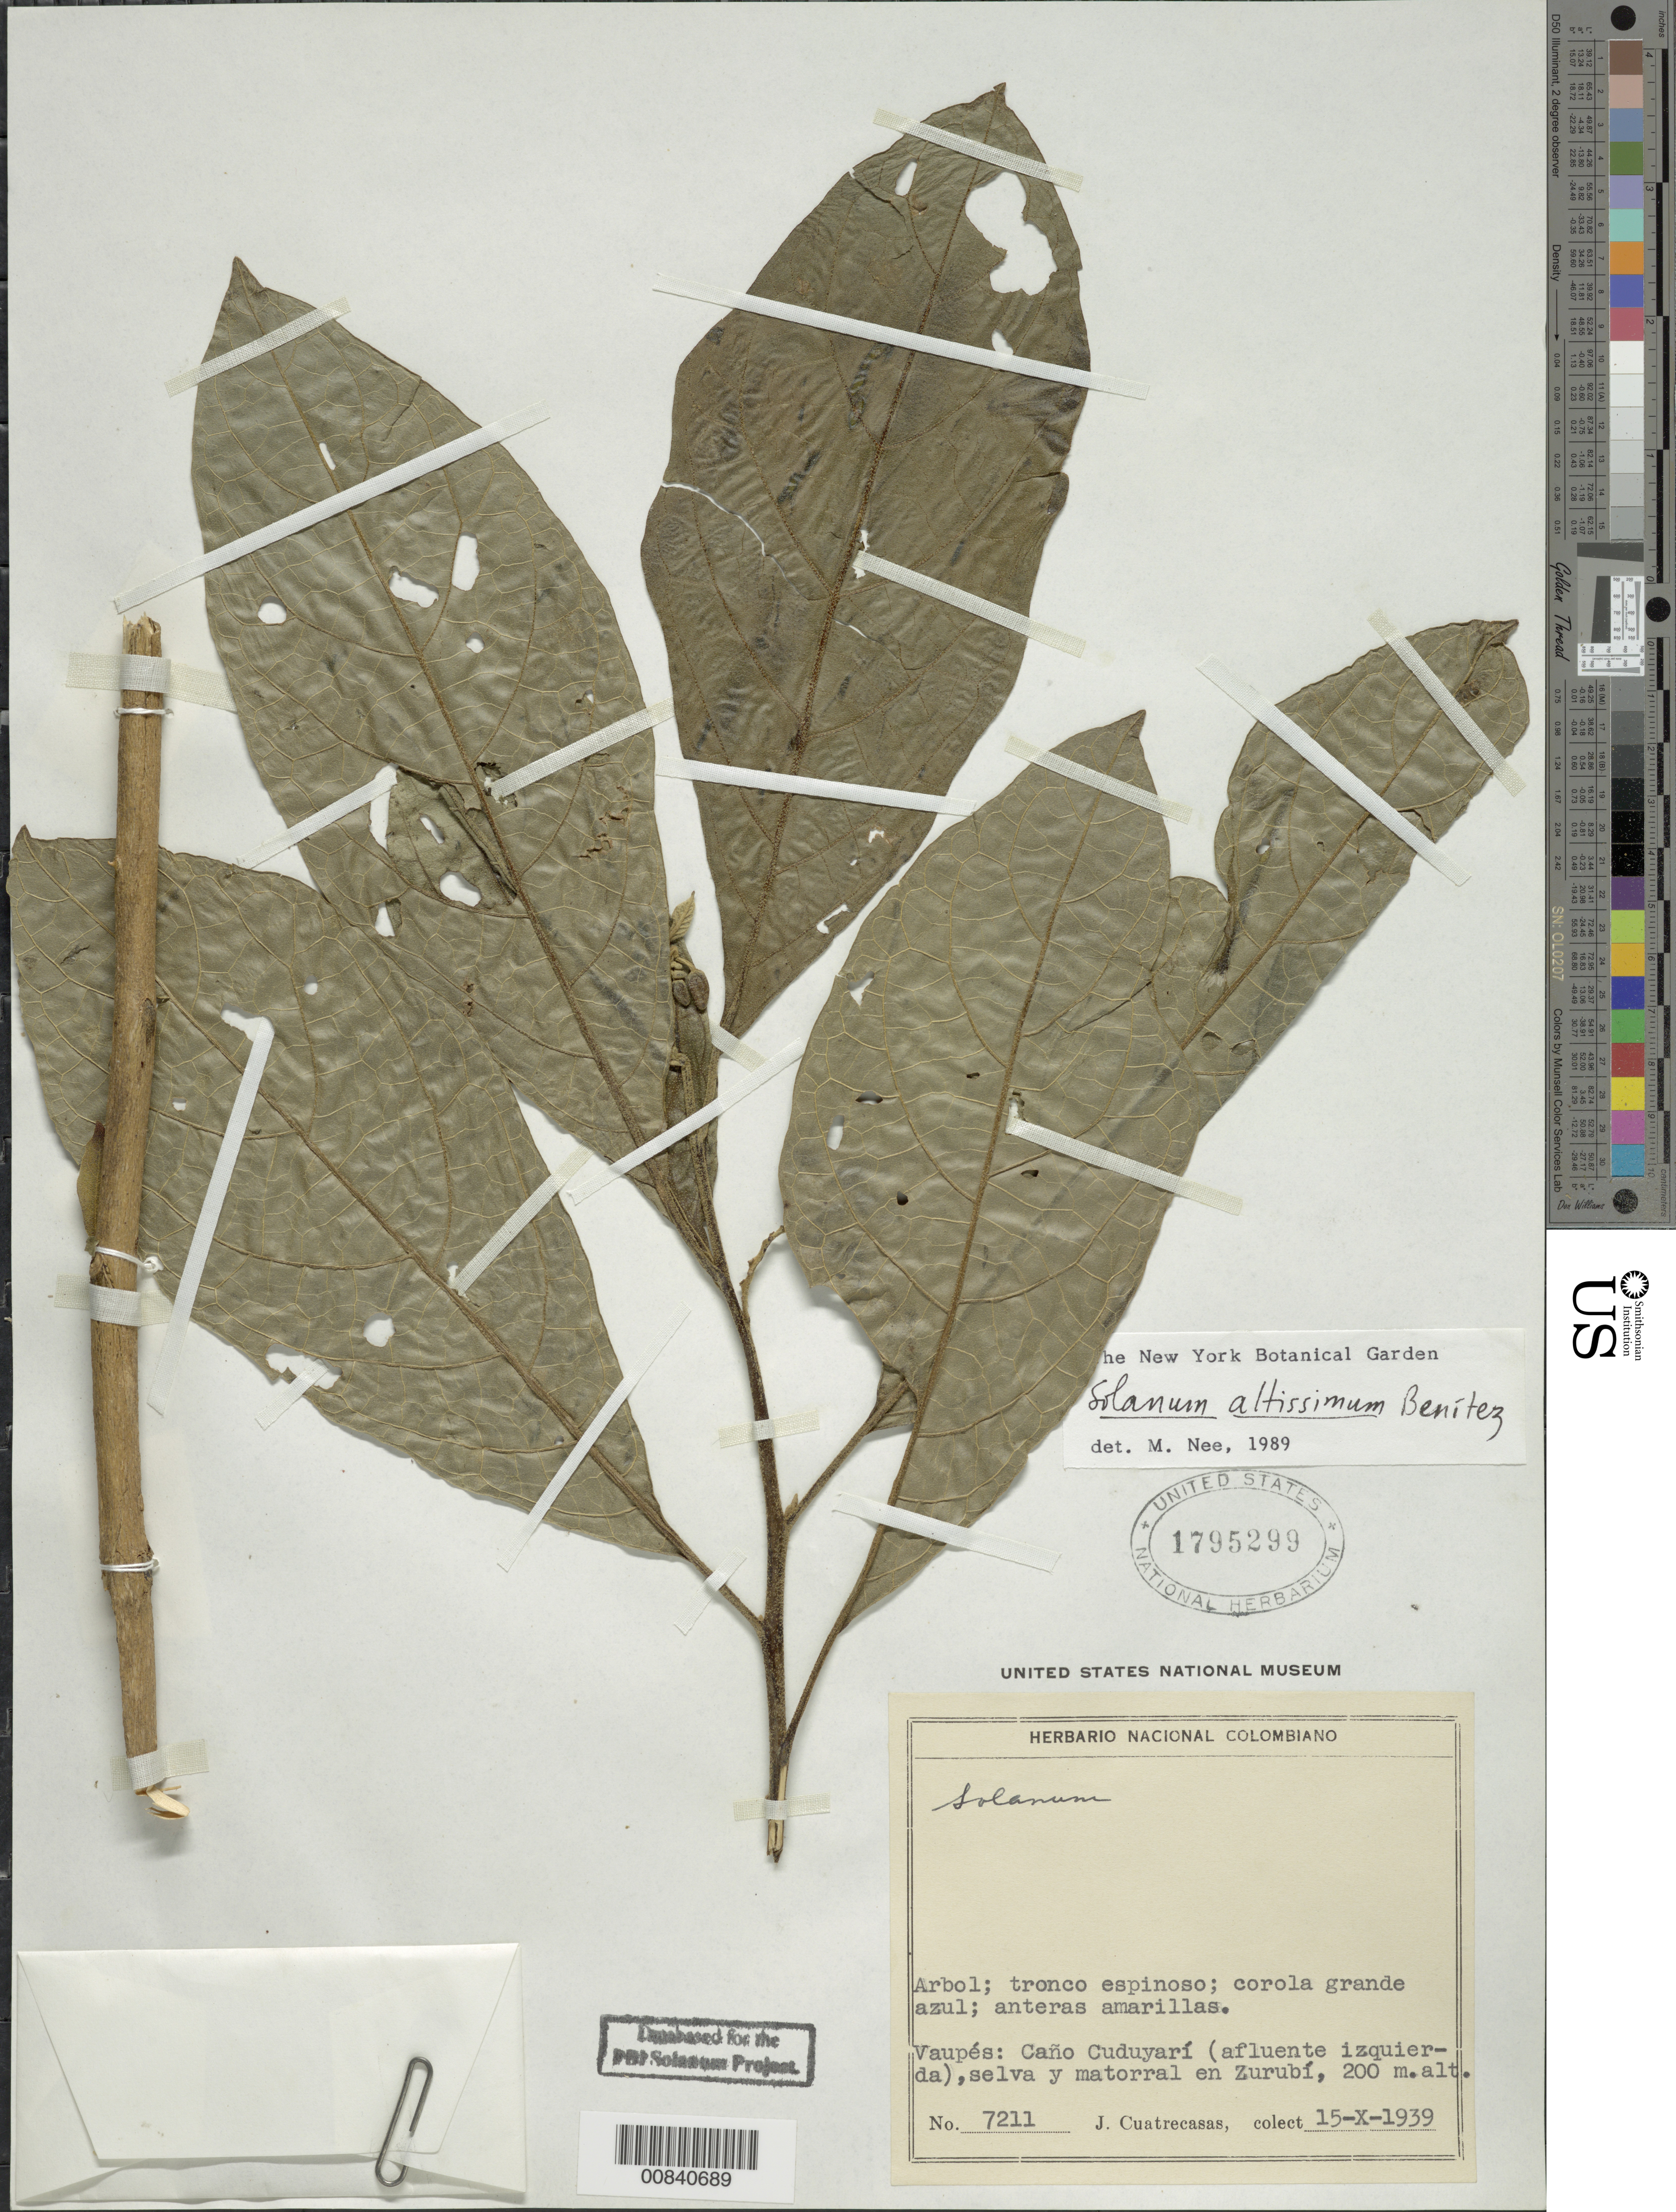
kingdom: Plantae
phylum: Tracheophyta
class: Magnoliopsida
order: Solanales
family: Solanaceae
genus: Solanum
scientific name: Solanum altissimum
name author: Pittier ex Benítez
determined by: Nee, Michael H.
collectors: J. Cuatrecasas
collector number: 7211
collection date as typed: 15 Oct 1939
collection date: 1939-10-15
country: Colombia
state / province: Vaupés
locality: Cano Cuduyari (afluente izquierda), selva y matorral en Zurubi.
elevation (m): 200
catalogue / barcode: US 1795299